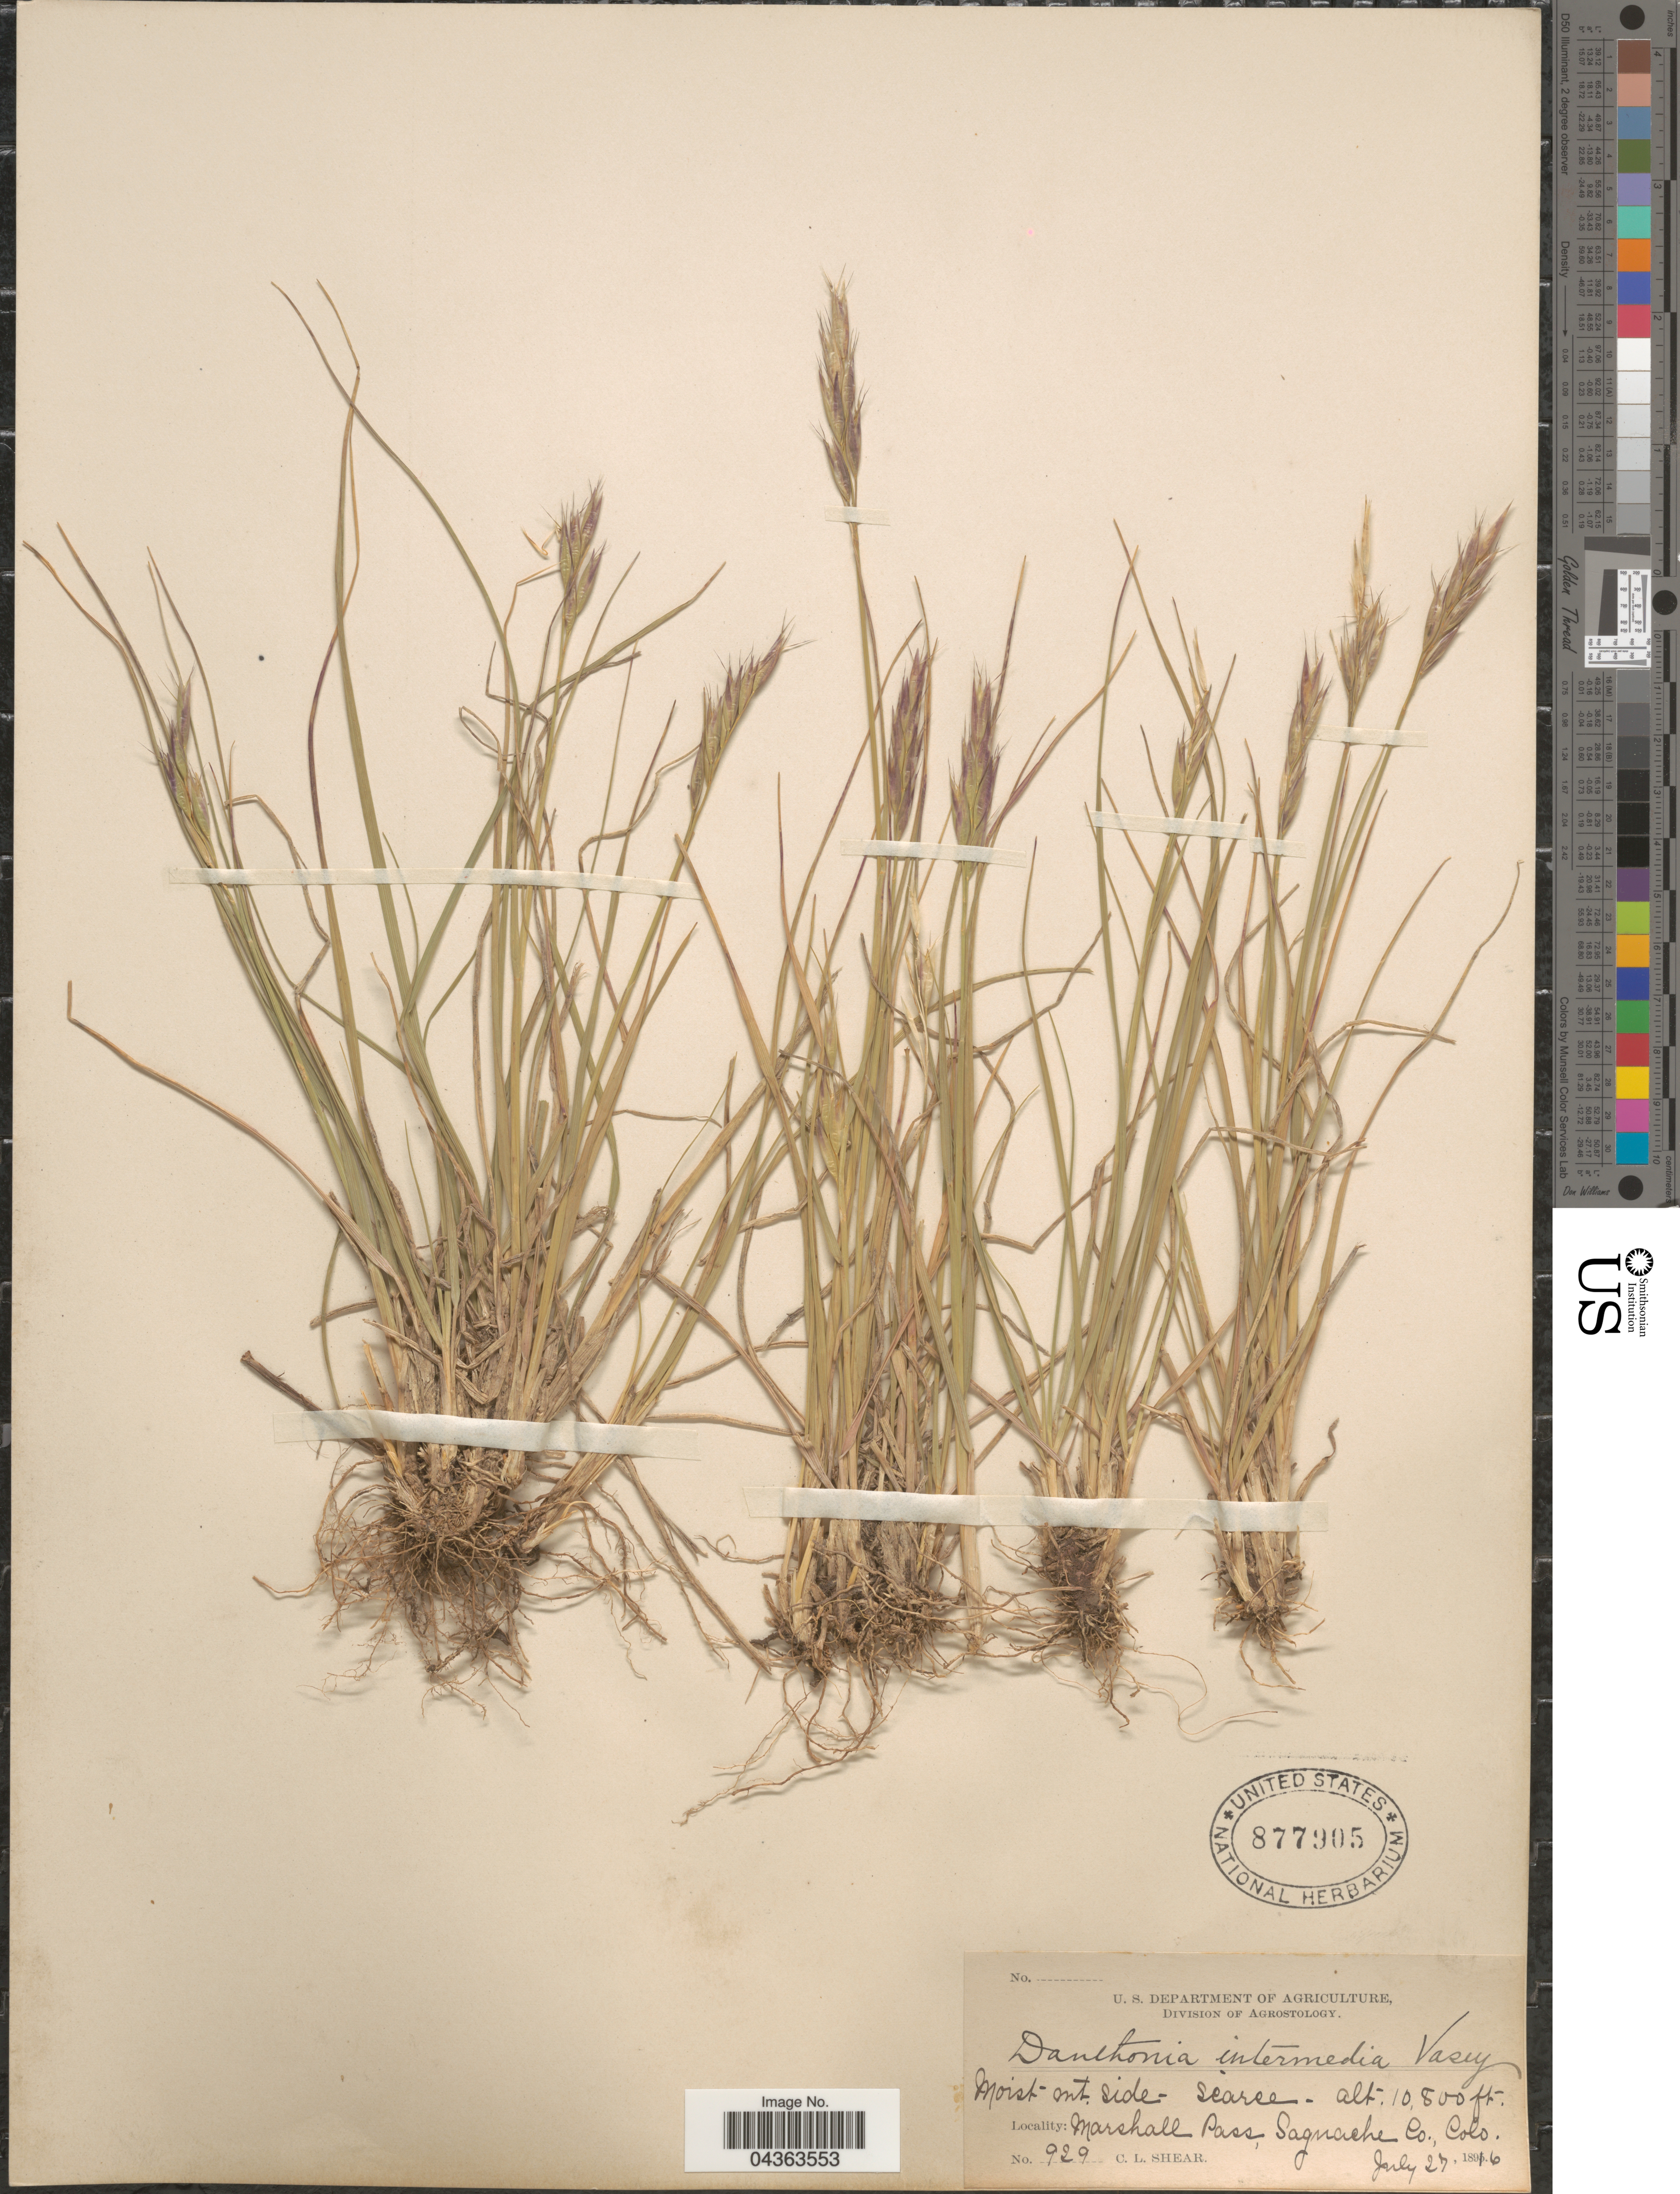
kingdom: Plantae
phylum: Tracheophyta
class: Liliopsida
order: Poales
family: Poaceae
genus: Danthonia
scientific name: Danthonia intermedia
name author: Vasey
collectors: C. L. Shear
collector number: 929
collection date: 1896-07-27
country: United States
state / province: Colorado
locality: Moist mt. side. Marshall Pass, Saguache Co.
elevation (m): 3292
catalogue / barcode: US 877905